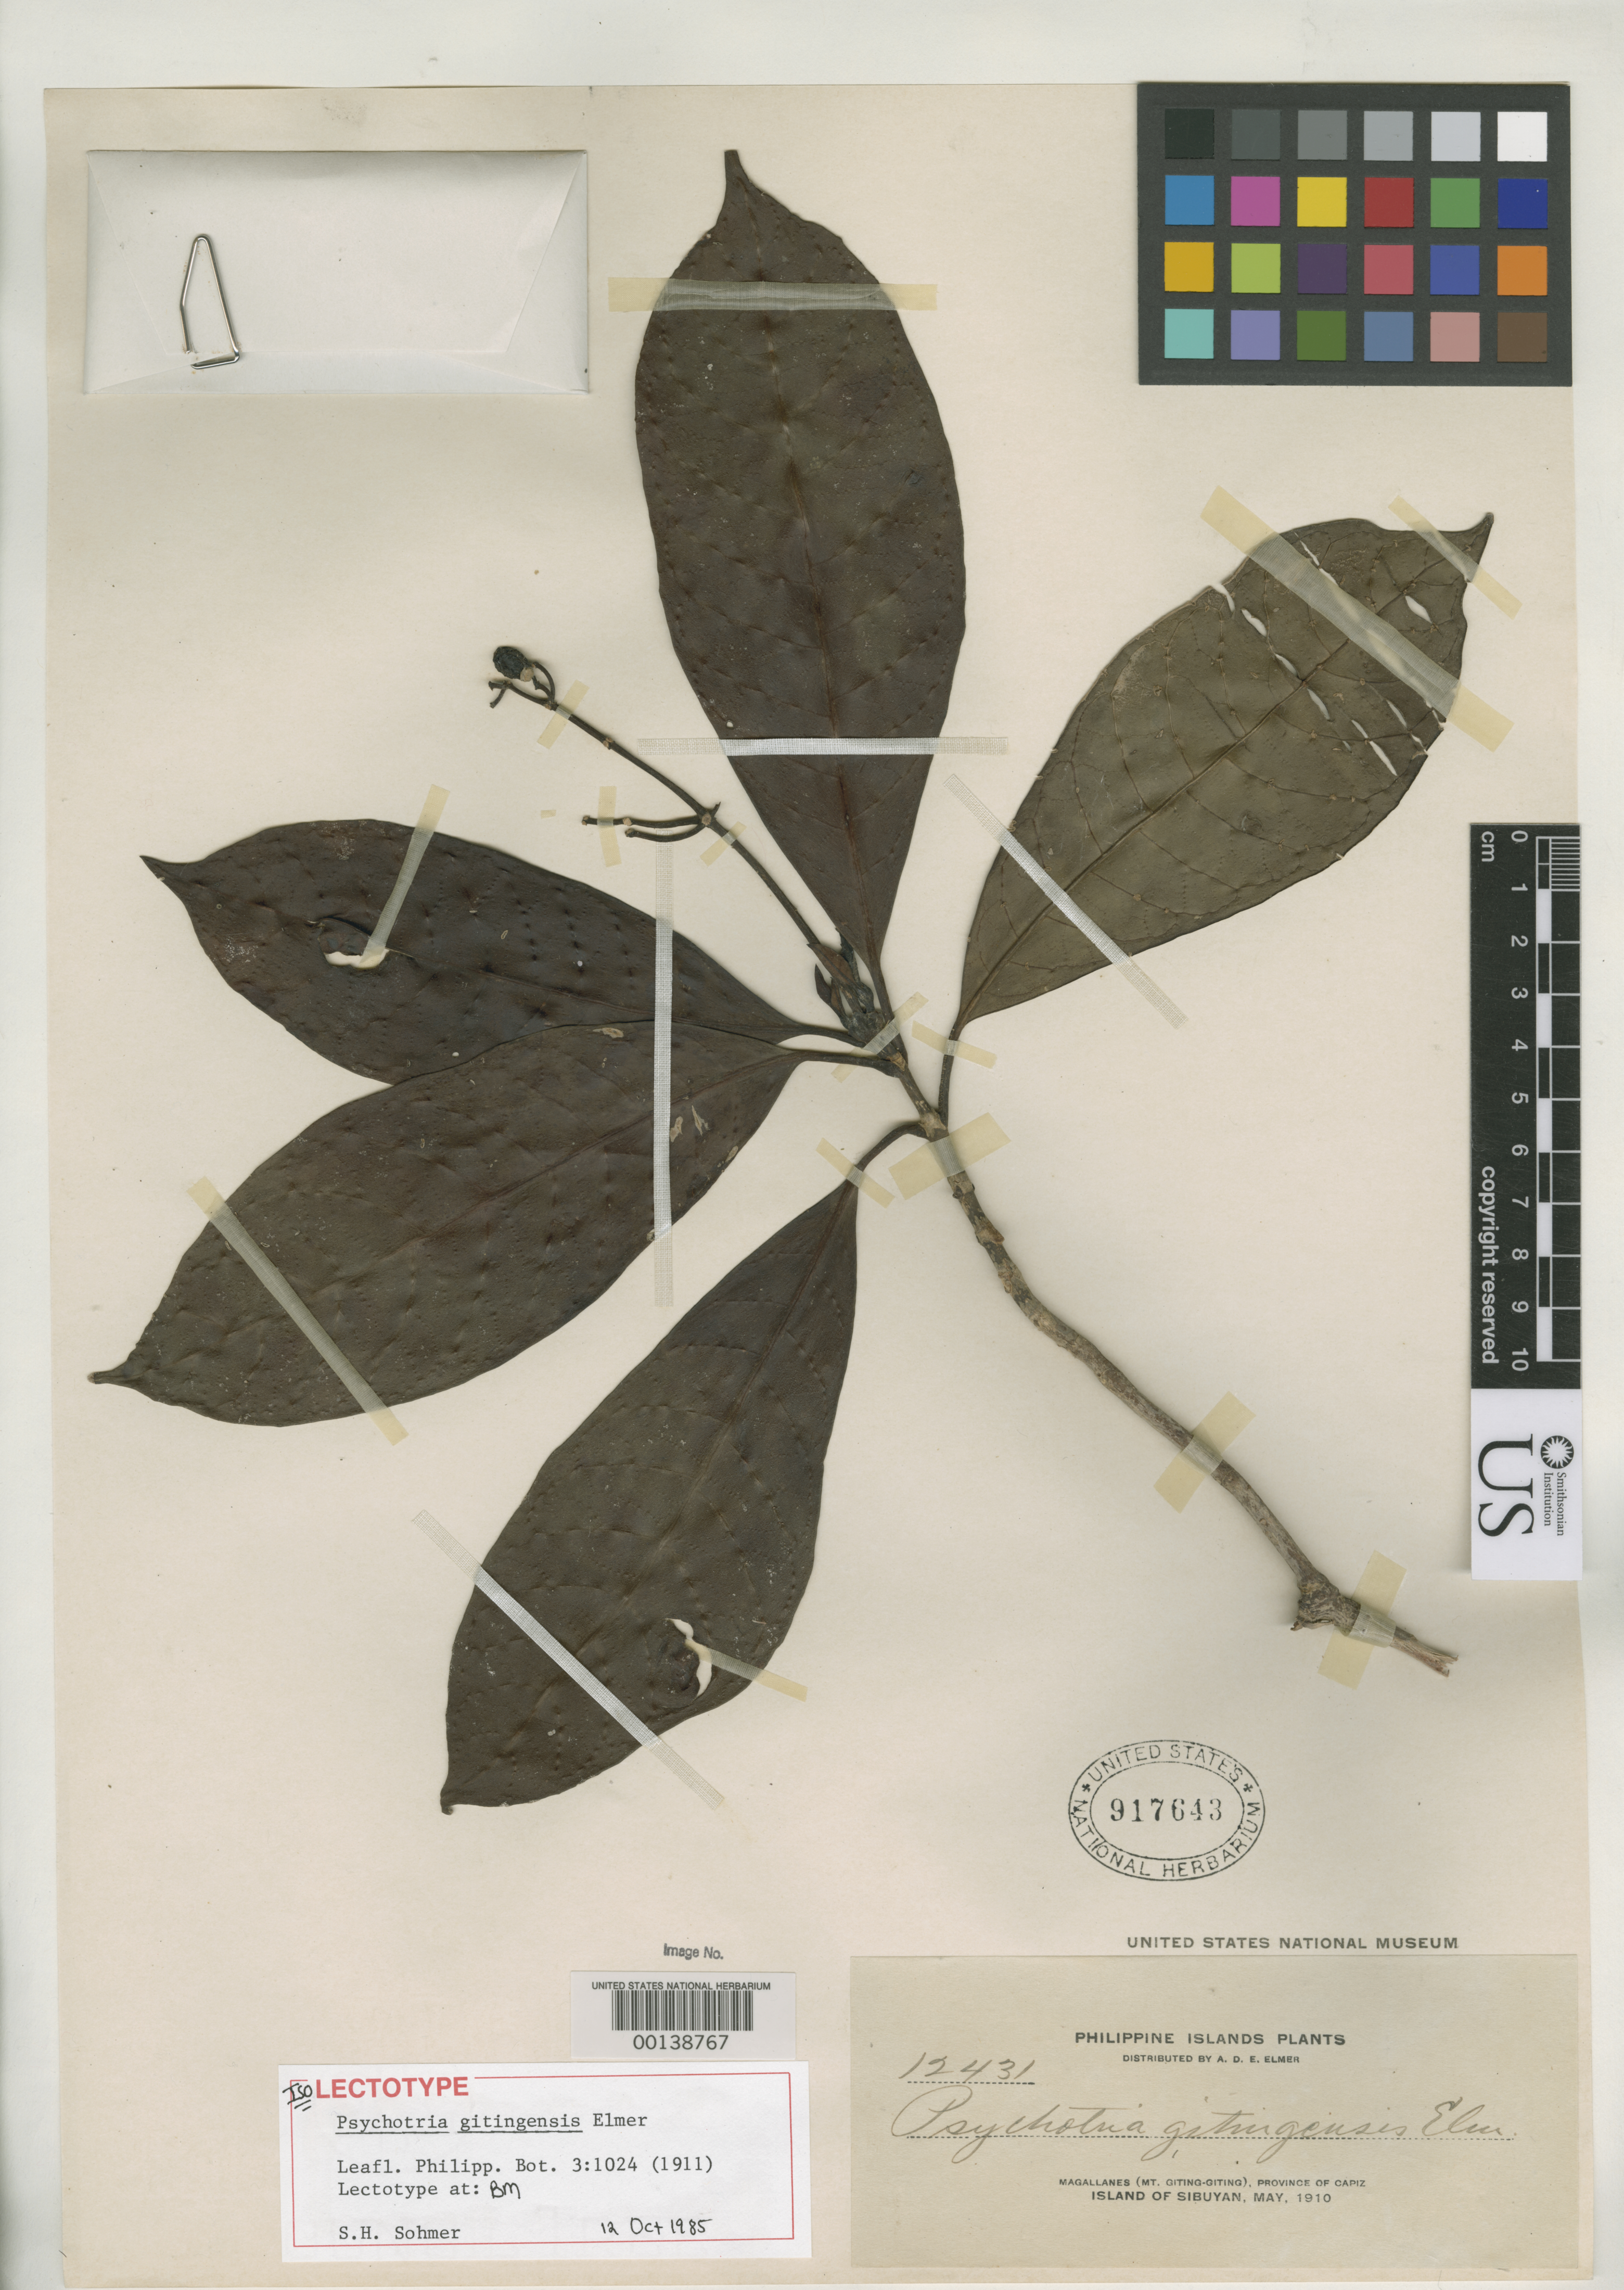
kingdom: Plantae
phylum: Tracheophyta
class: Magnoliopsida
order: Gentianales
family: Rubiaceae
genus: Psychotria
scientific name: Psychotria gitingensis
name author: Elmer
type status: Isotype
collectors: A. D. E. Elmer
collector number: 12431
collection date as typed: May 1910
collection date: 1910-05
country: Philippines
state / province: Mimaropa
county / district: Romblon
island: Sibuyan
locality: Magallanes, Mt. Giting-Giting.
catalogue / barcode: US 917643